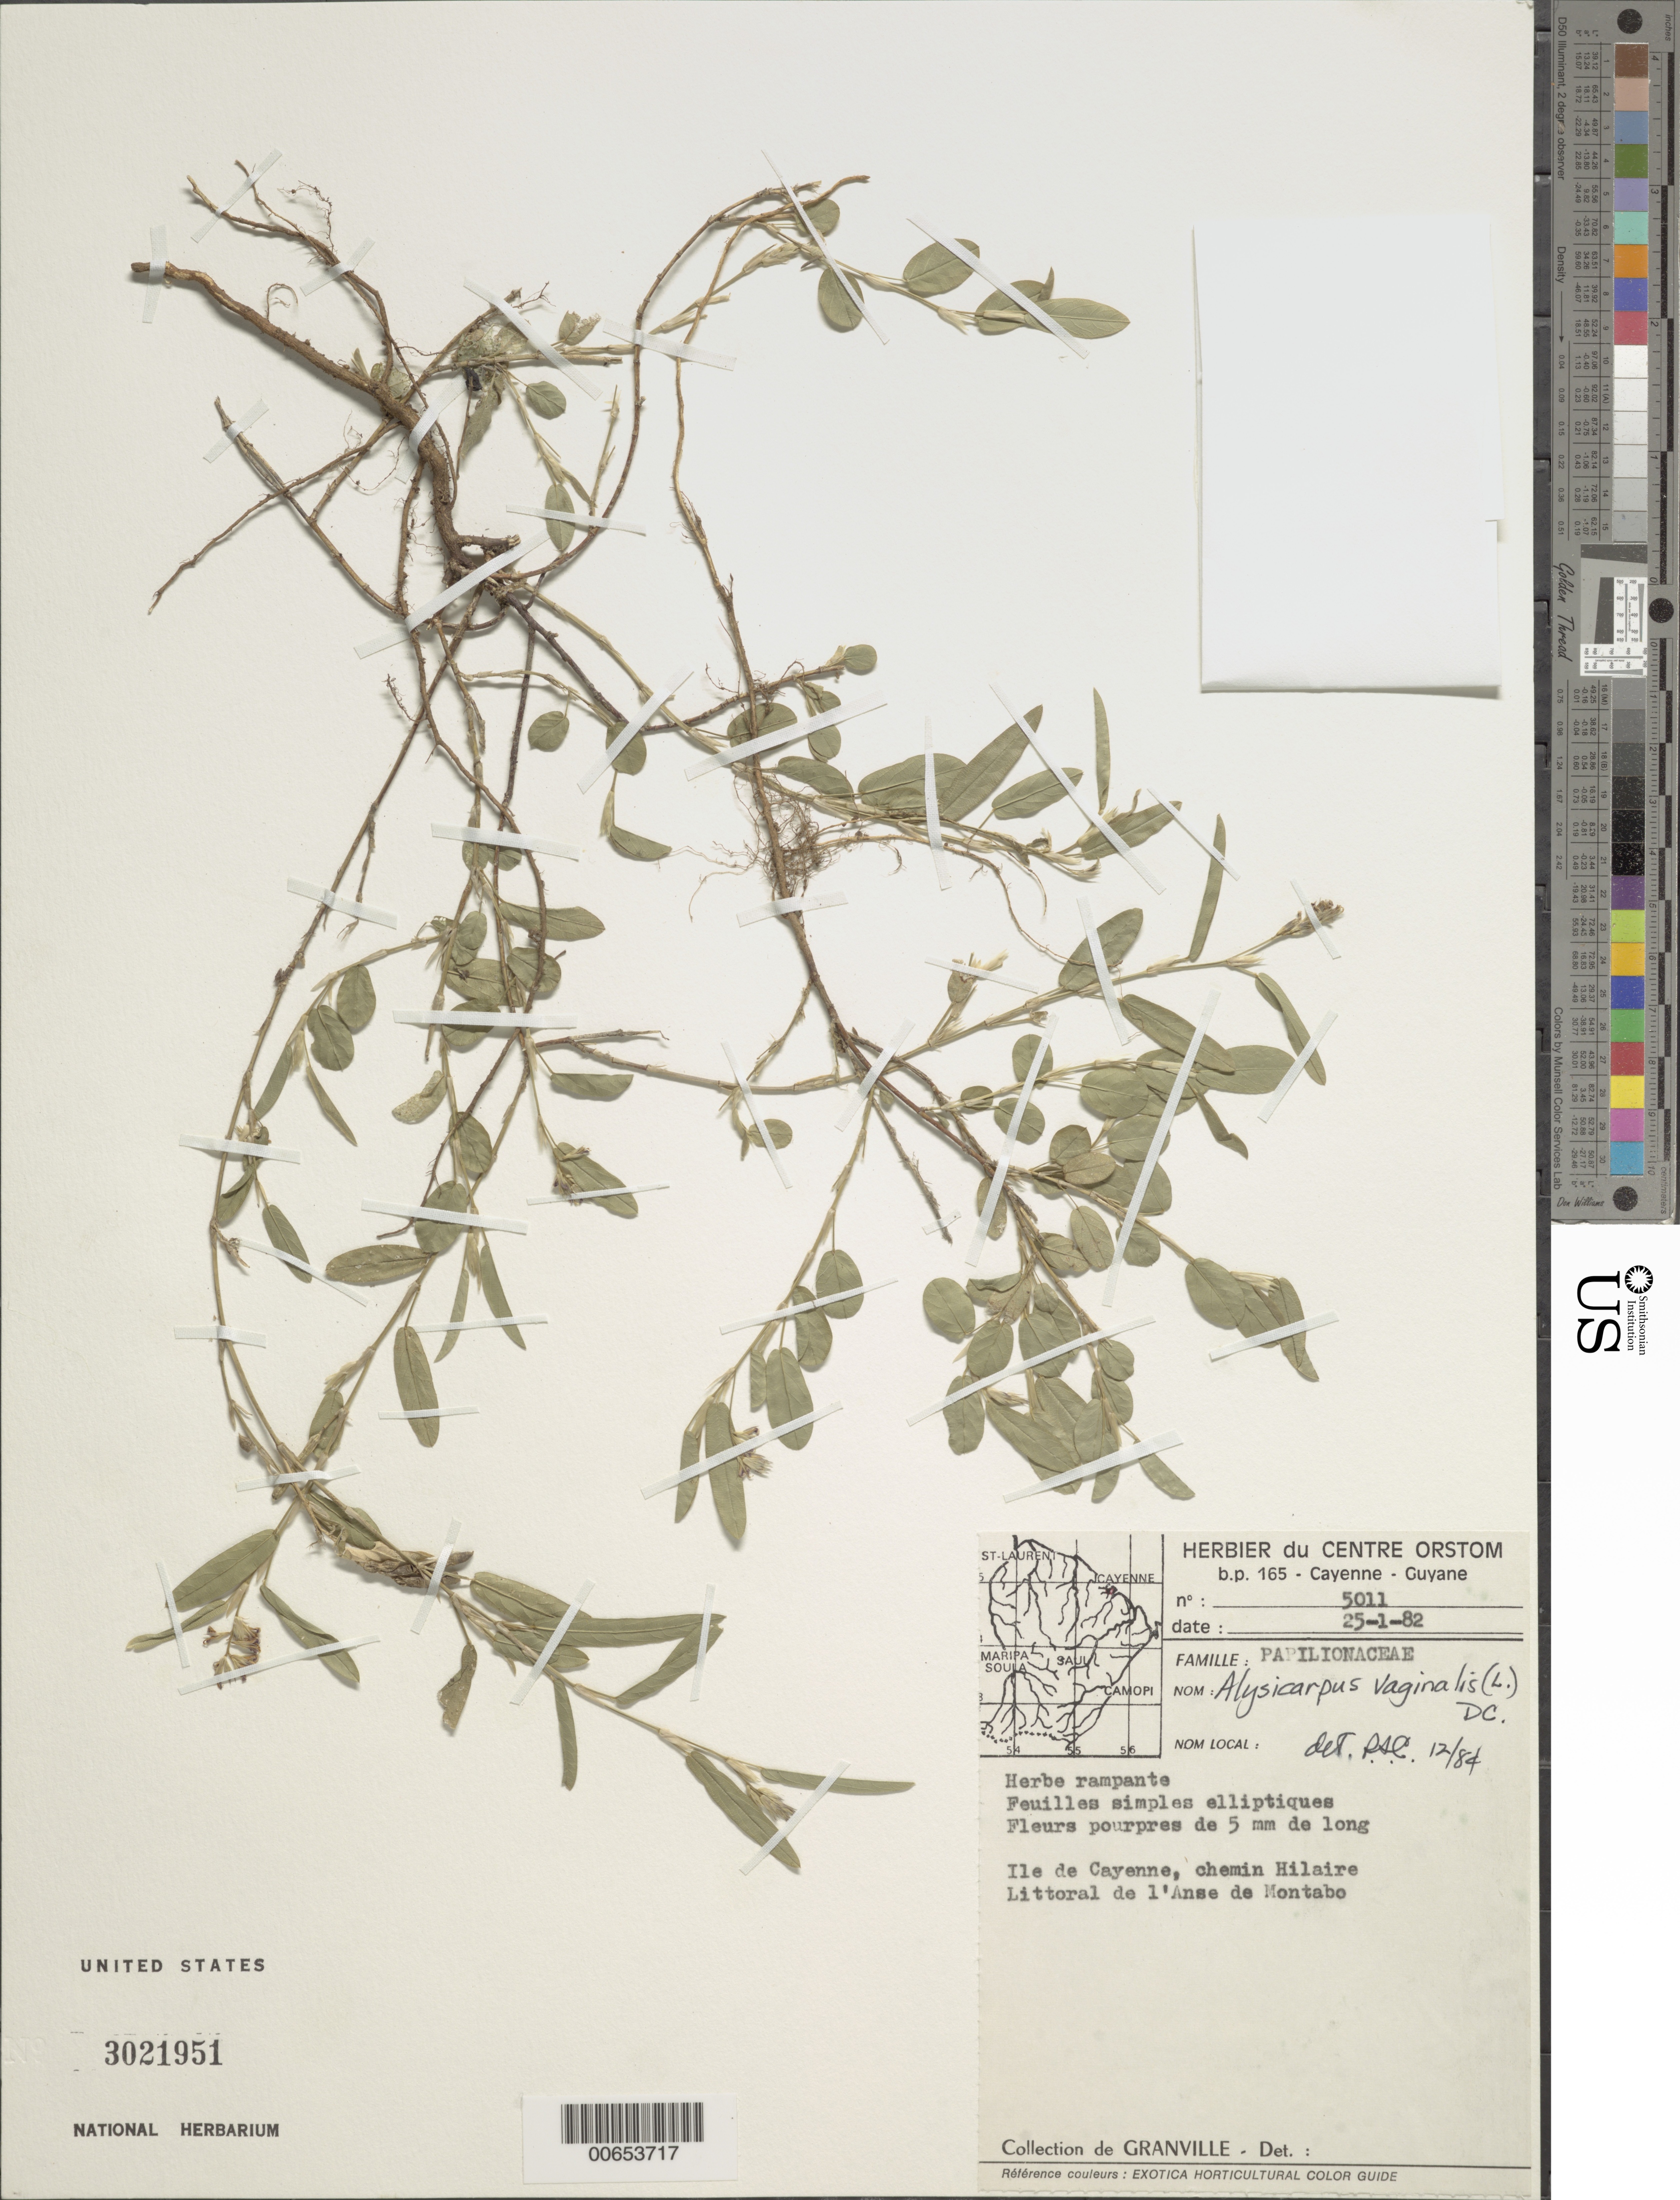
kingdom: Plantae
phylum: Tracheophyta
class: Magnoliopsida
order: Fabales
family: Fabaceae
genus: Alysicarpus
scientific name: Alysicarpus vaginalis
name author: (L.) DC.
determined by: Cowan, R. S.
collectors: J.-J. de Granville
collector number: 5011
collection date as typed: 25-Jan-82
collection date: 1982-01-25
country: French Guiana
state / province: Cayenne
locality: Cayenne, Anse de Montabo, chemin Hilaire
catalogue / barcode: US 3021951